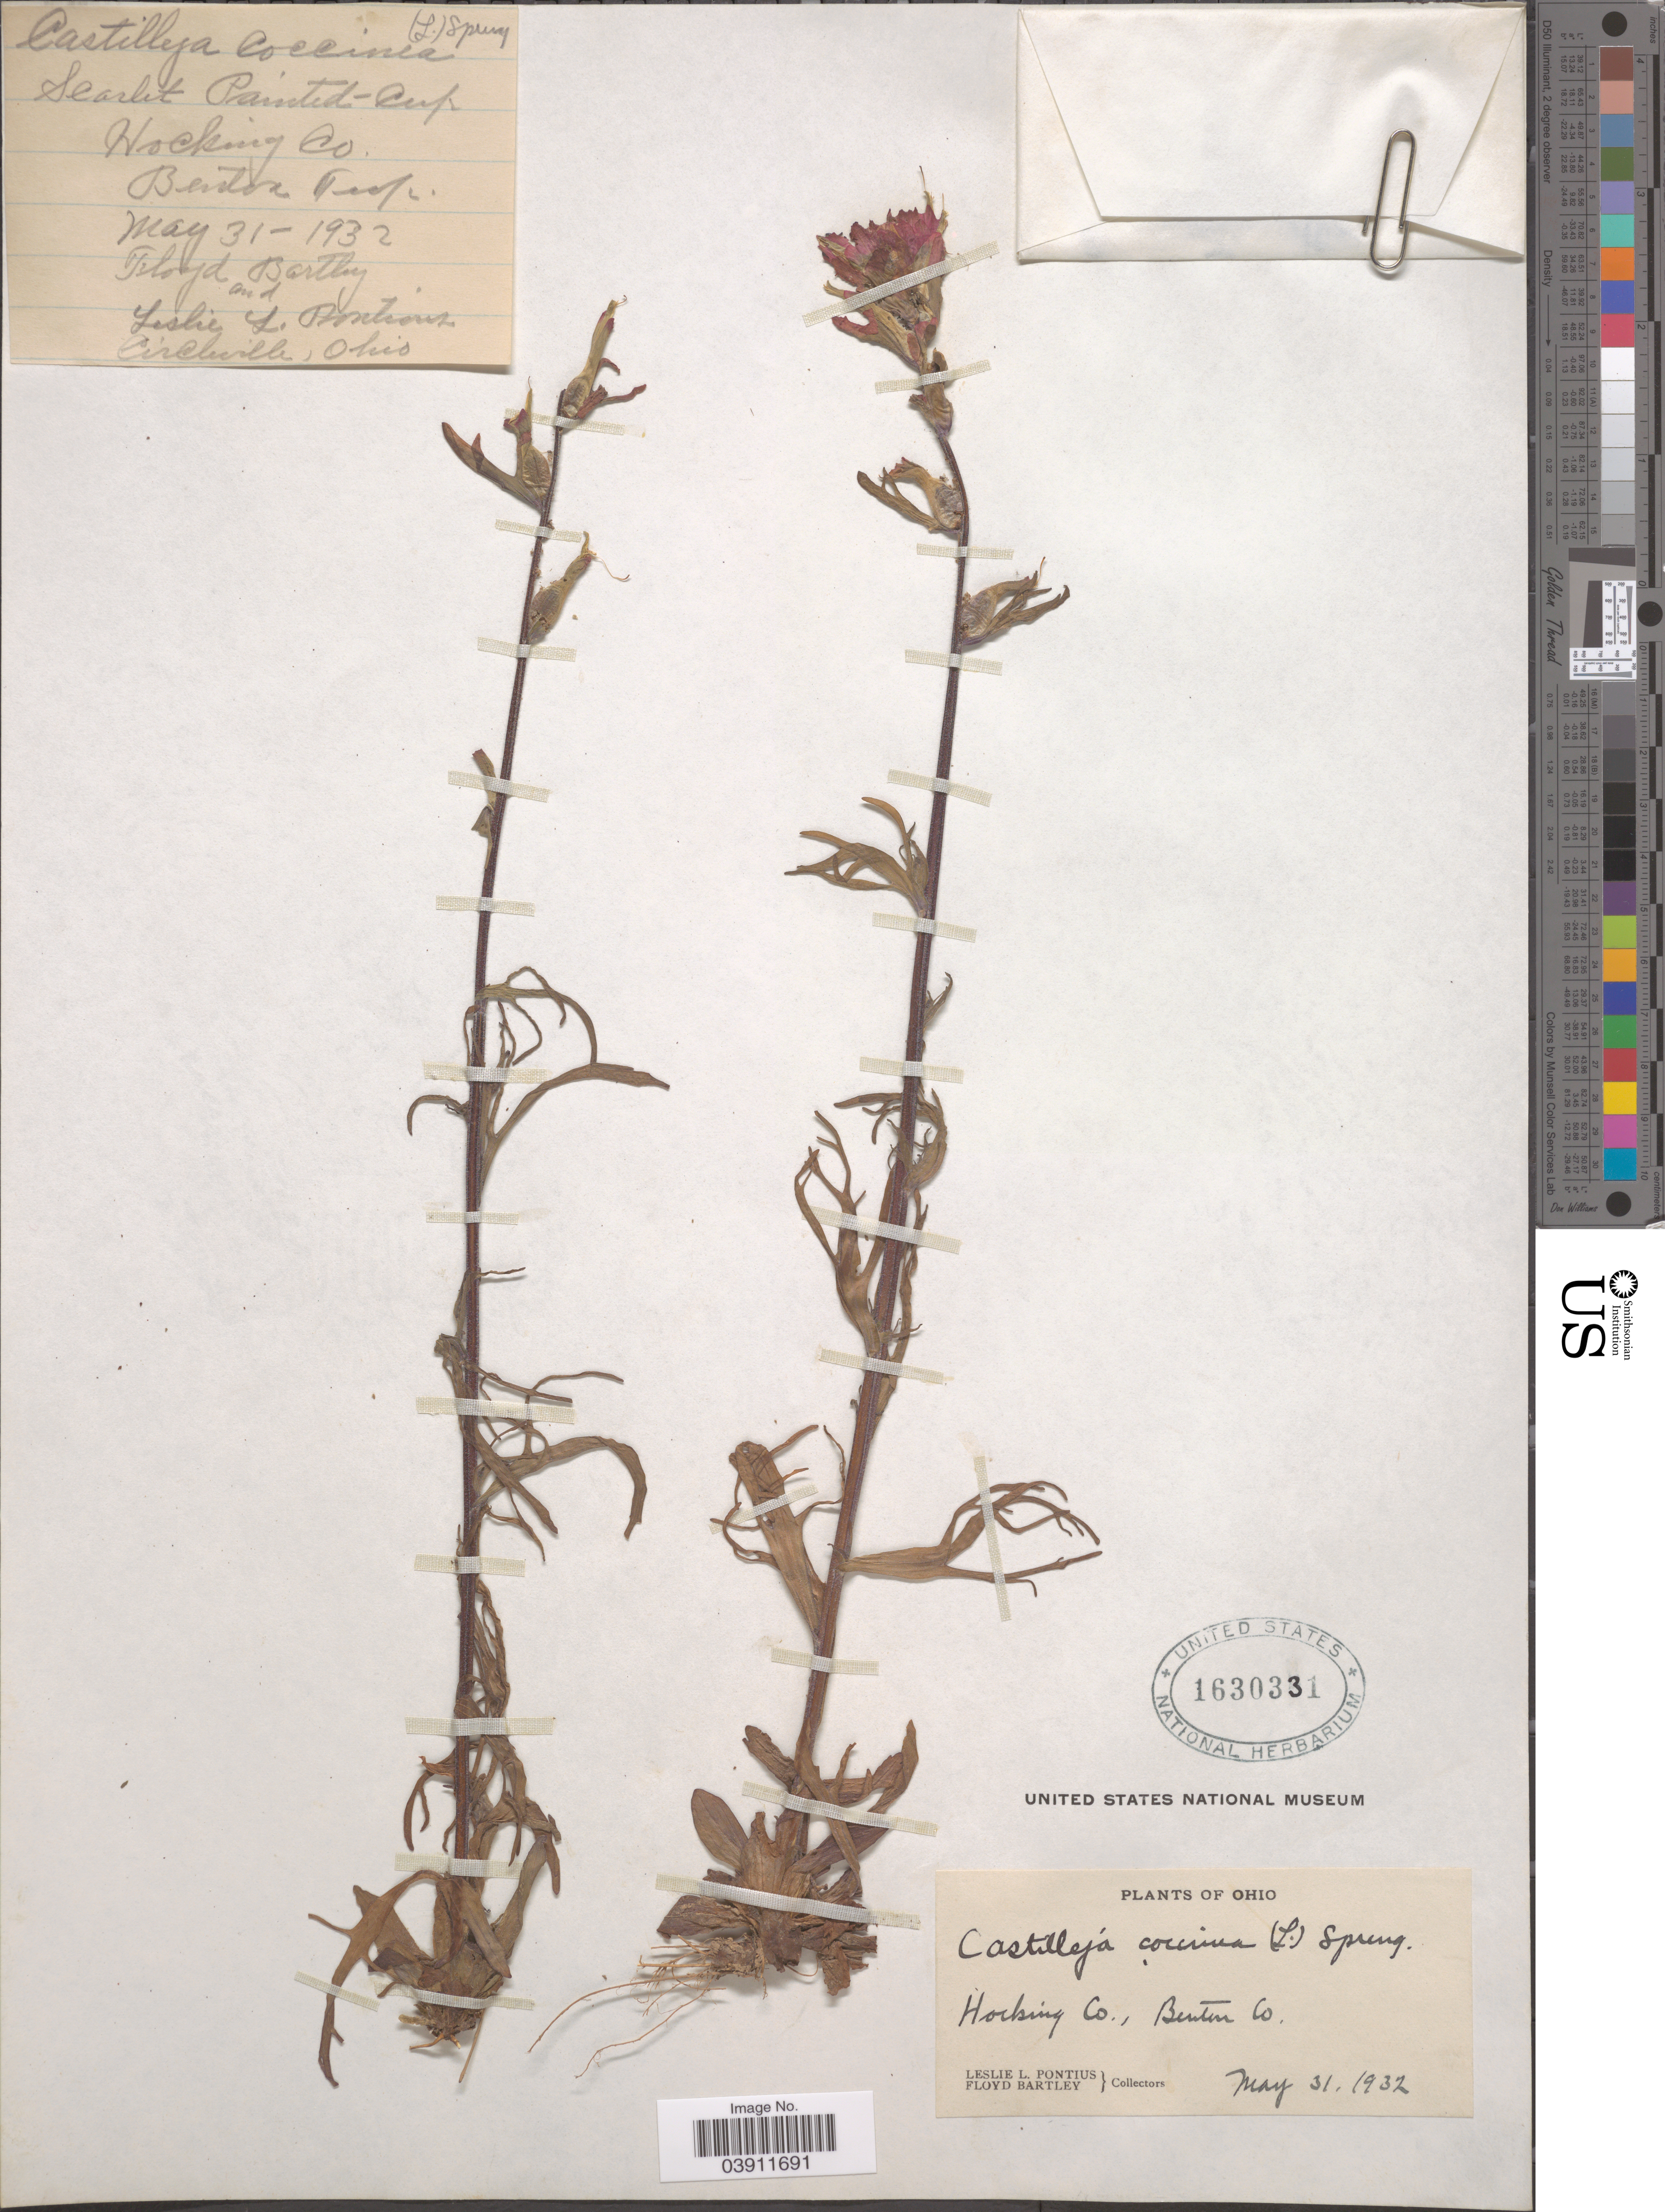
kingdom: Plantae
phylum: Tracheophyta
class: Magnoliopsida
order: Lamiales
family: Orobanchaceae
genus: Castilleja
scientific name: Castilleja coccinea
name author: (L.) Spreng.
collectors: L. Pontius & F. Bartley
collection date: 1932-05-31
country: United States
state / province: Ohio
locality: Hocking Co., Benton Co. Benton Twp.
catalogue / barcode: US 1630331